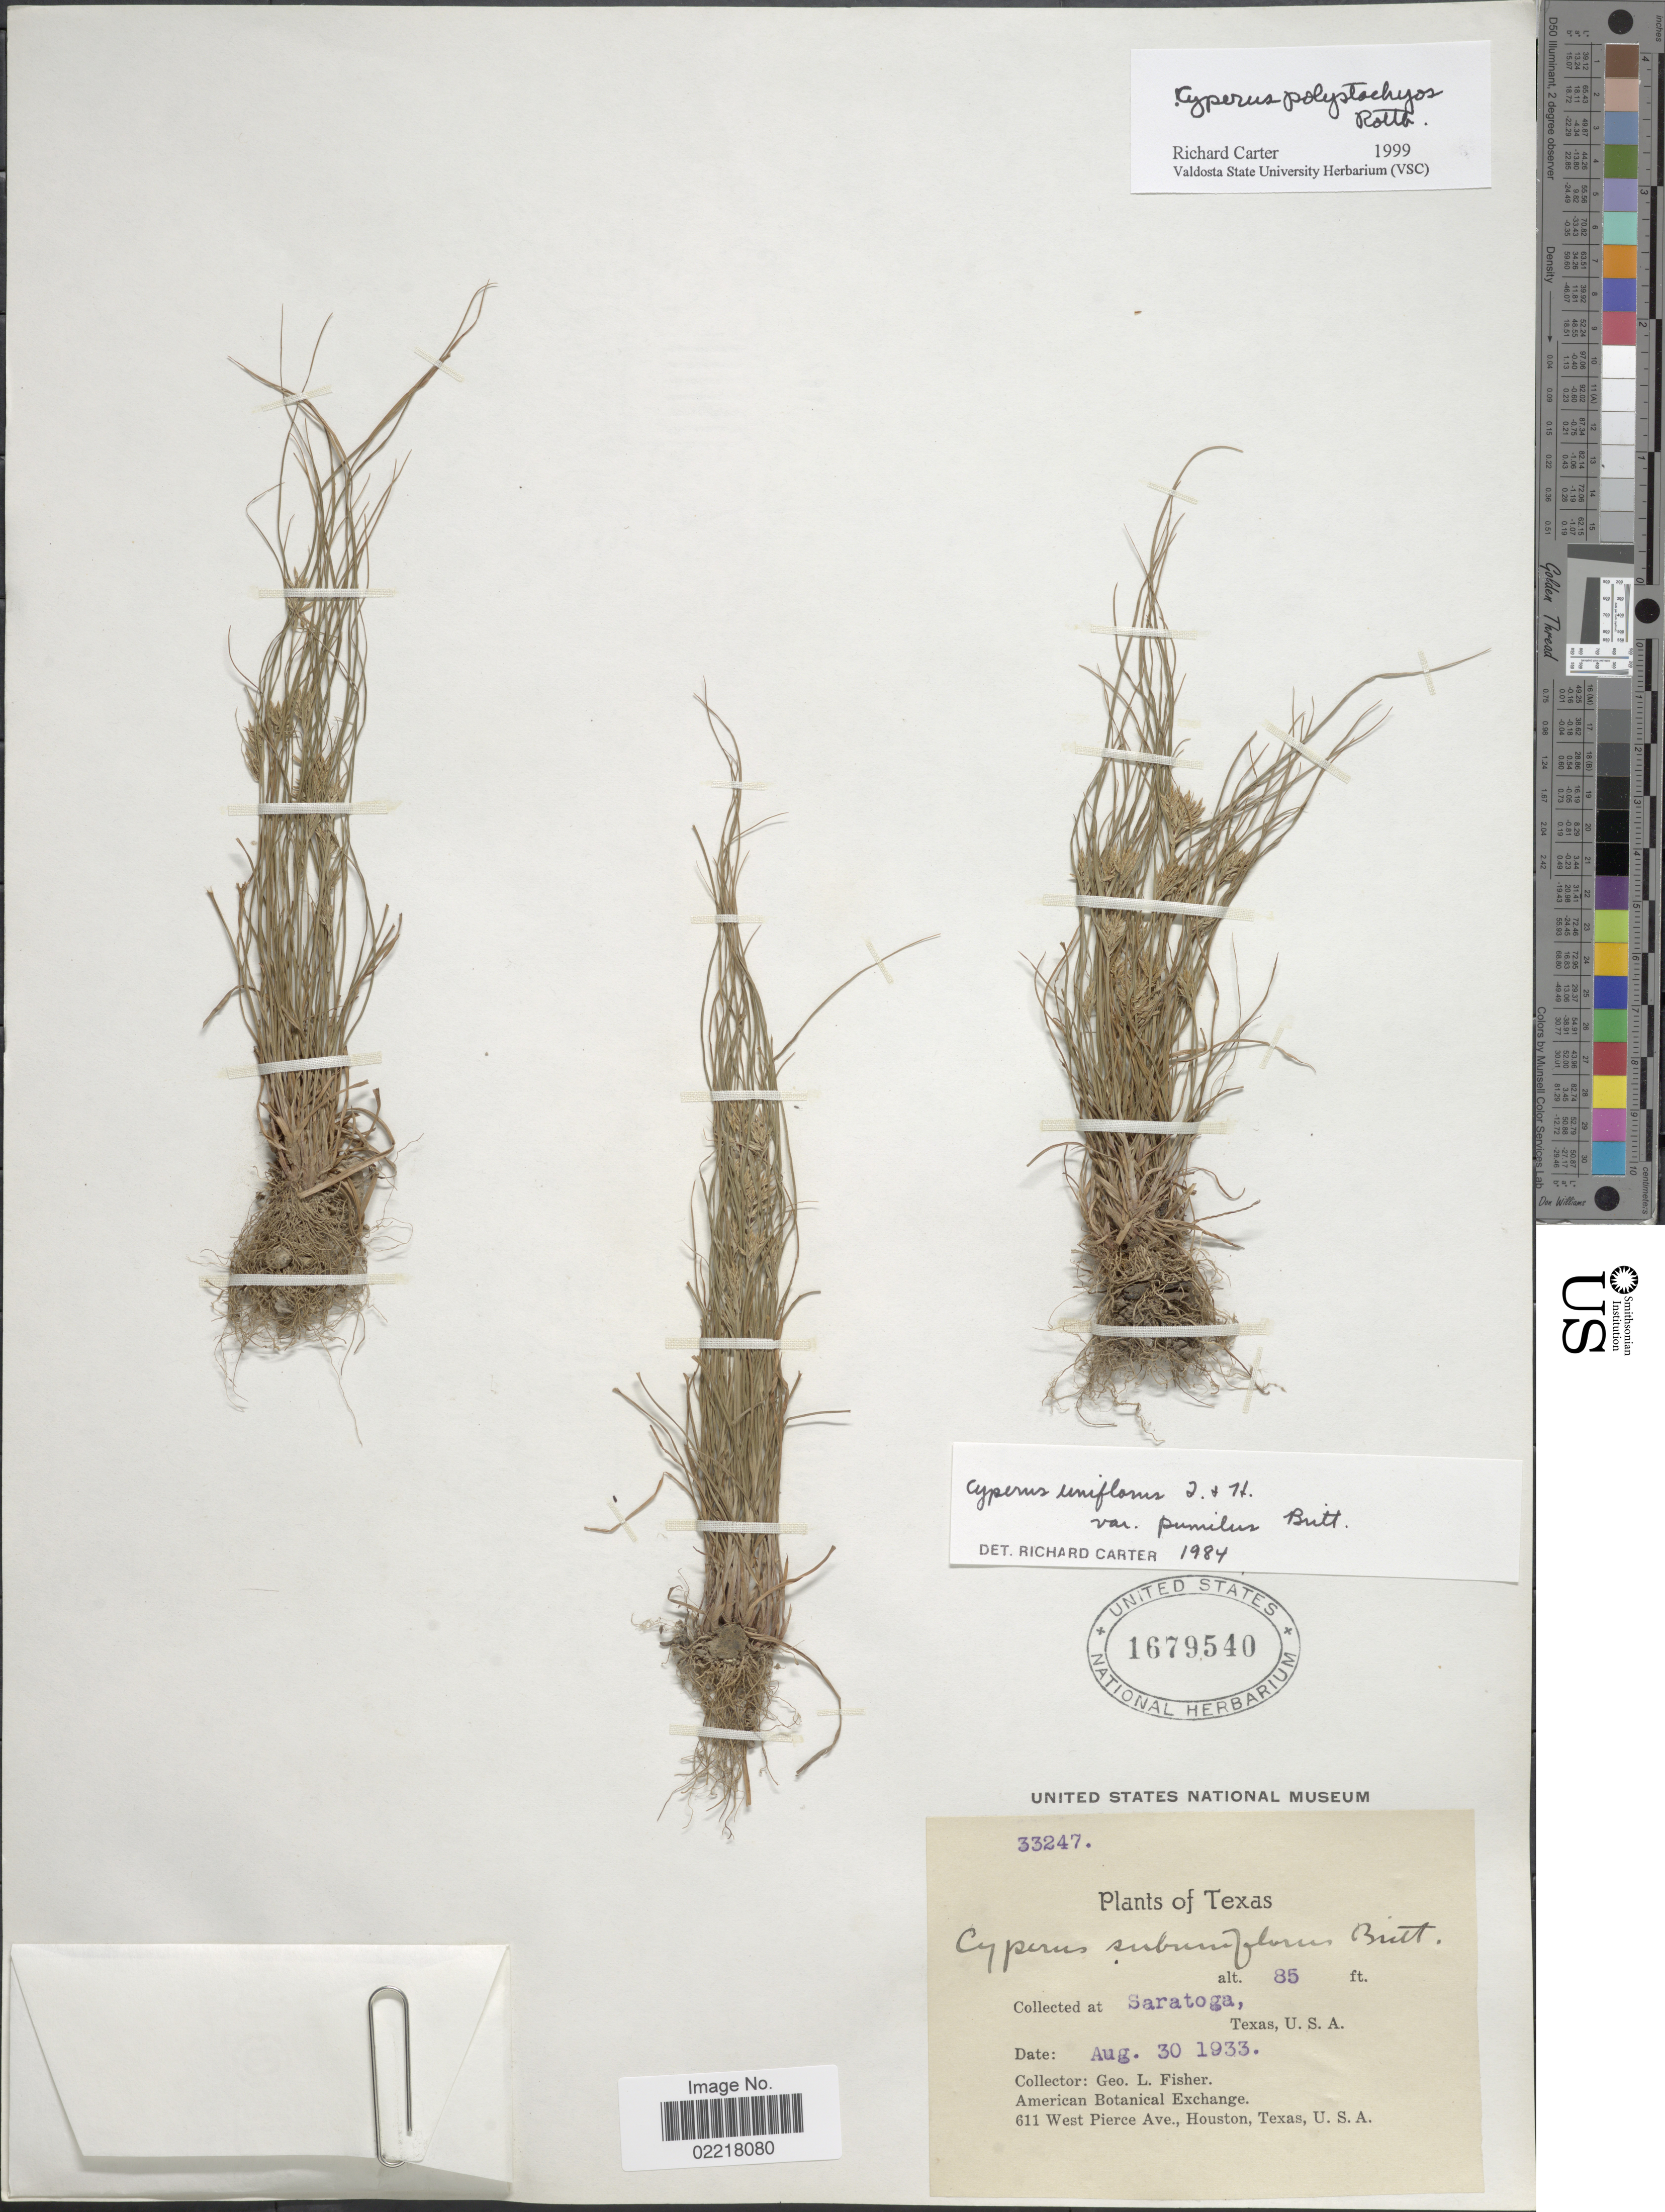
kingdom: Plantae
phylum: Tracheophyta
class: Liliopsida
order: Poales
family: Cyperaceae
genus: Cyperus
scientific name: Cyperus polystachyos var. texensis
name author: (Torr.) Fernald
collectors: G. L. Fisher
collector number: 33247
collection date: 1933-08-30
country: United States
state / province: Texas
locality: Saratoga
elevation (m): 26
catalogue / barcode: US 1679540